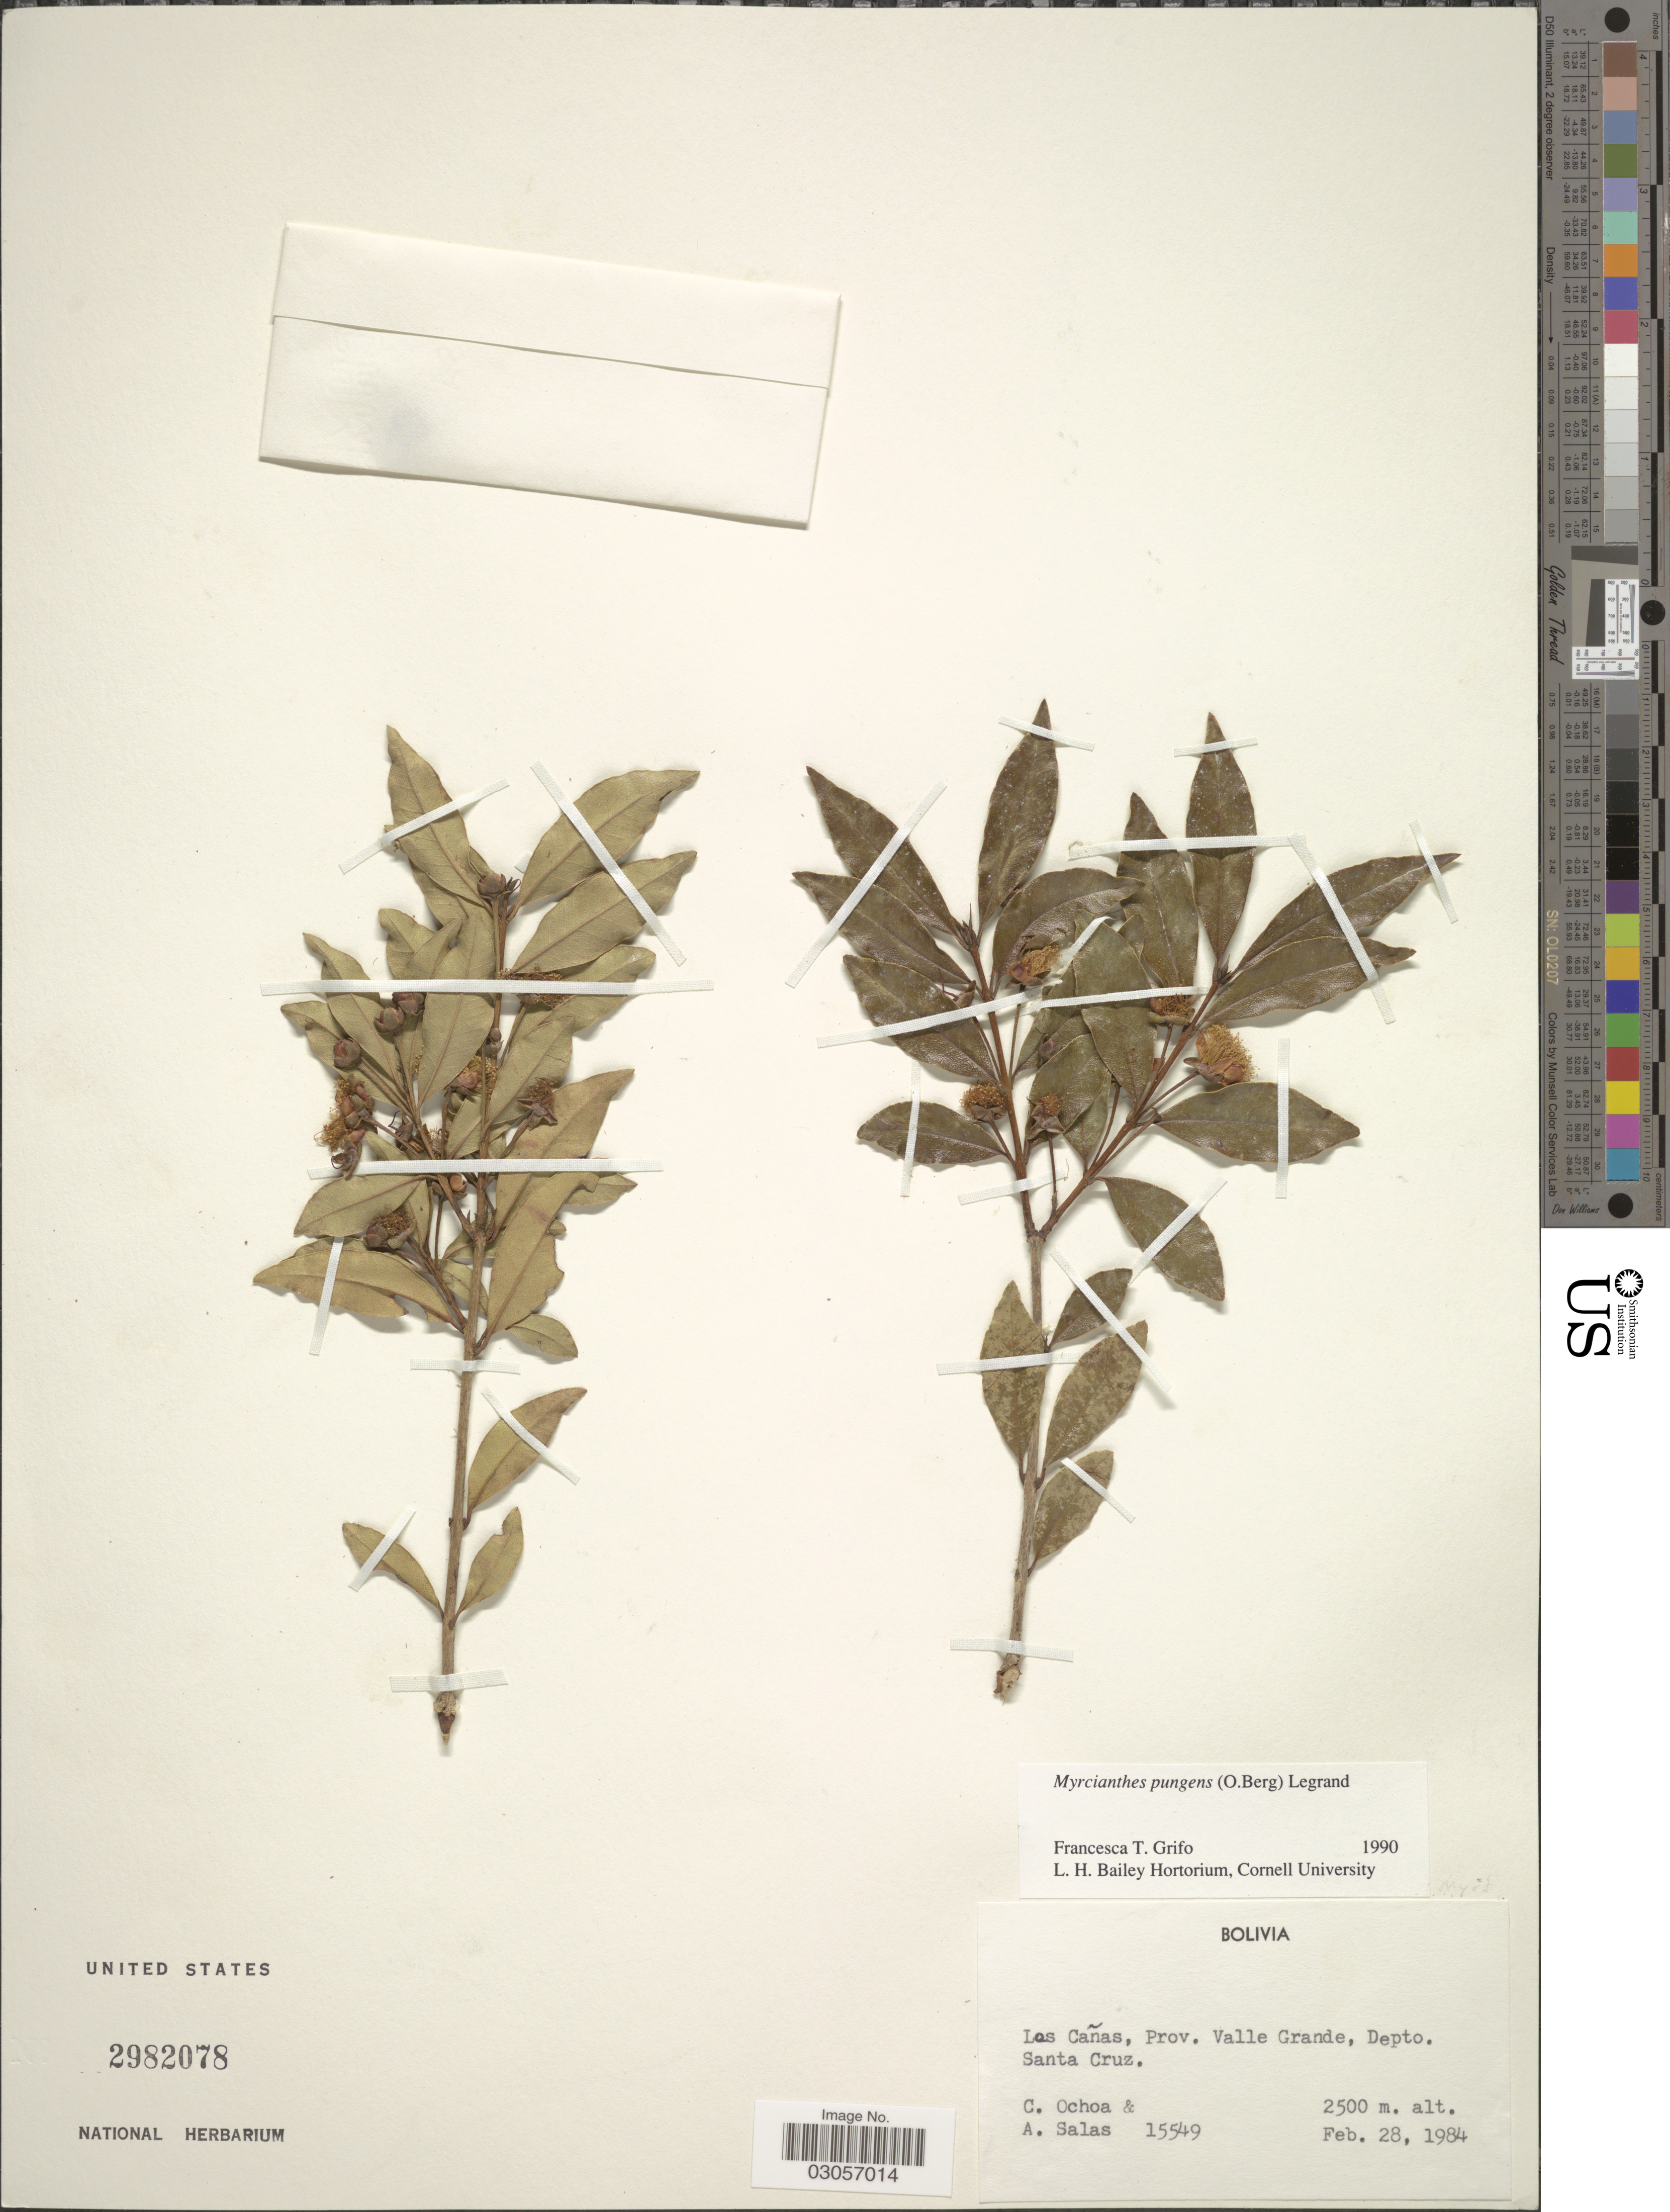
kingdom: Plantae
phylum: Tracheophyta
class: Magnoliopsida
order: Myrtales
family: Myrtaceae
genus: Myrcianthes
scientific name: Myrcianthes pungens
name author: (O. Berg) D. Legrand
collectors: C. Ochoa & A. Salas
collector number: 15549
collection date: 1984-02-28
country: Bolivia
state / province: Santa Cruz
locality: Las Cañas, Prov. Valle Grande, Depto. Santa Cruz.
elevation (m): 2500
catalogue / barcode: US 2982078